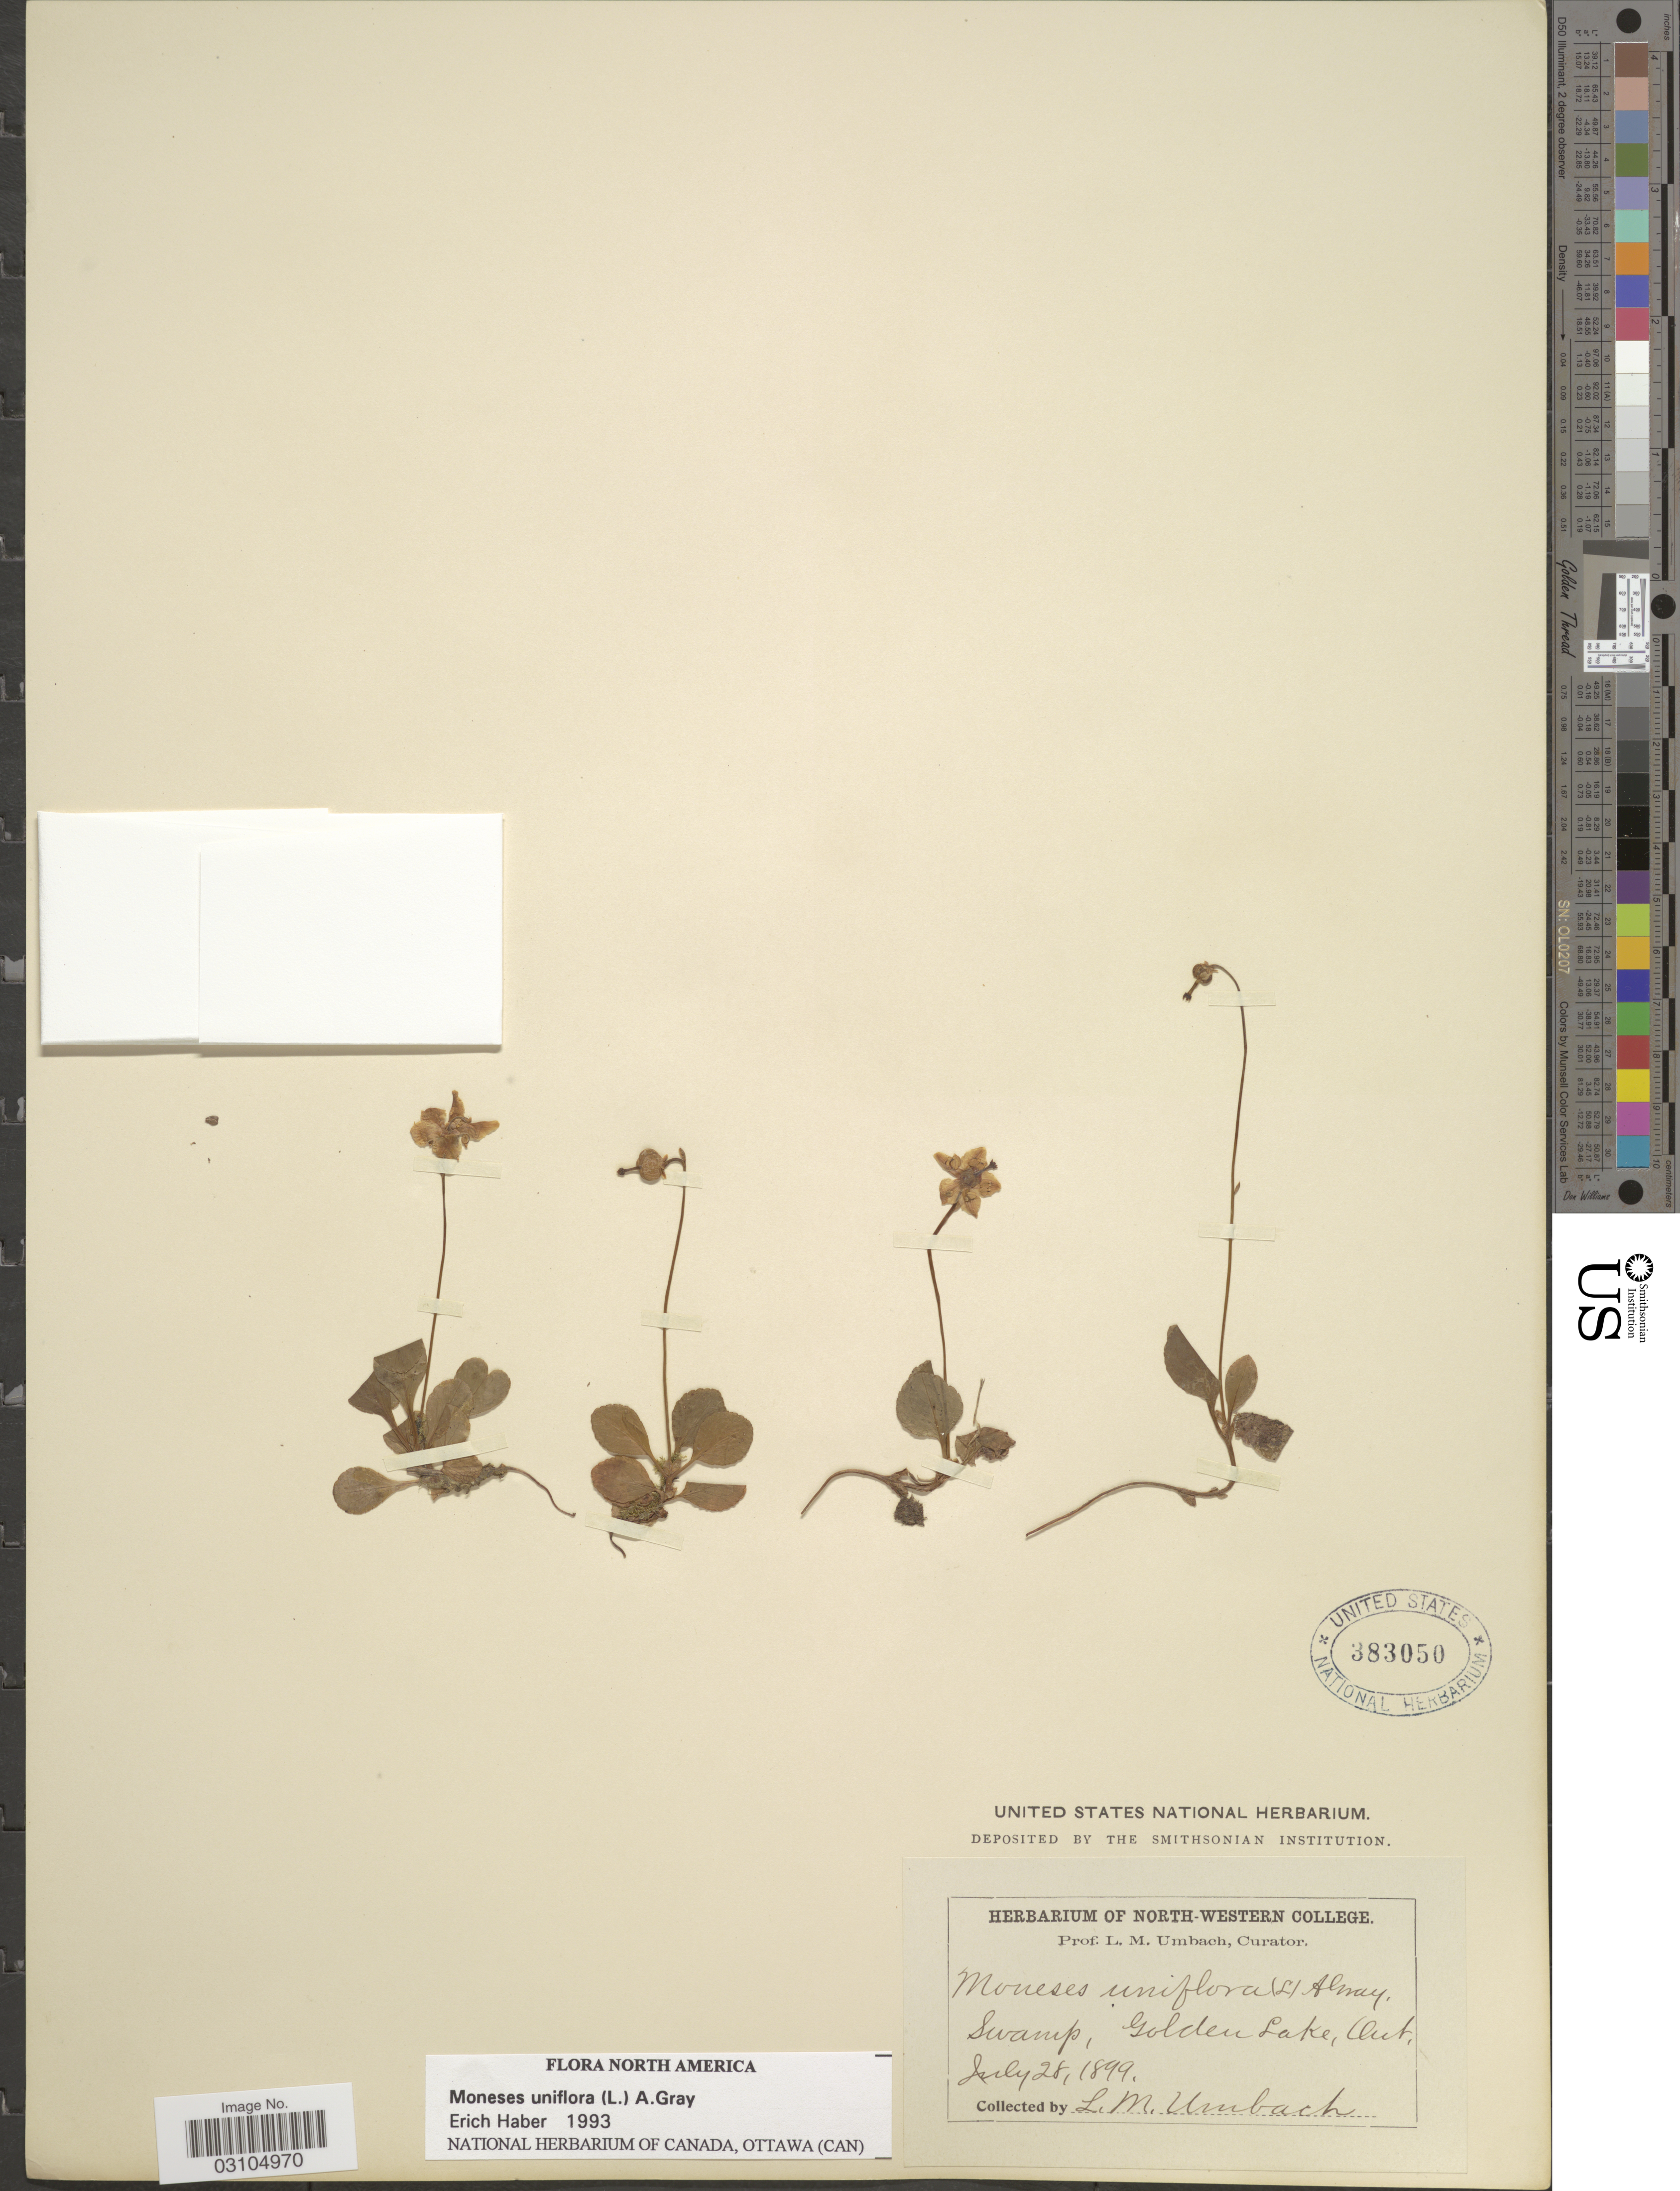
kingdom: Plantae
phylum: Tracheophyta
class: Magnoliopsida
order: Ericales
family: Ericaceae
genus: Moneses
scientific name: Moneses uniflora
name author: (L.) A. Gray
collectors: L. M. Umbach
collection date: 1899-07-28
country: Canada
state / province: Ontario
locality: Swamp, Golden Lake, Ont.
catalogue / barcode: US 383050